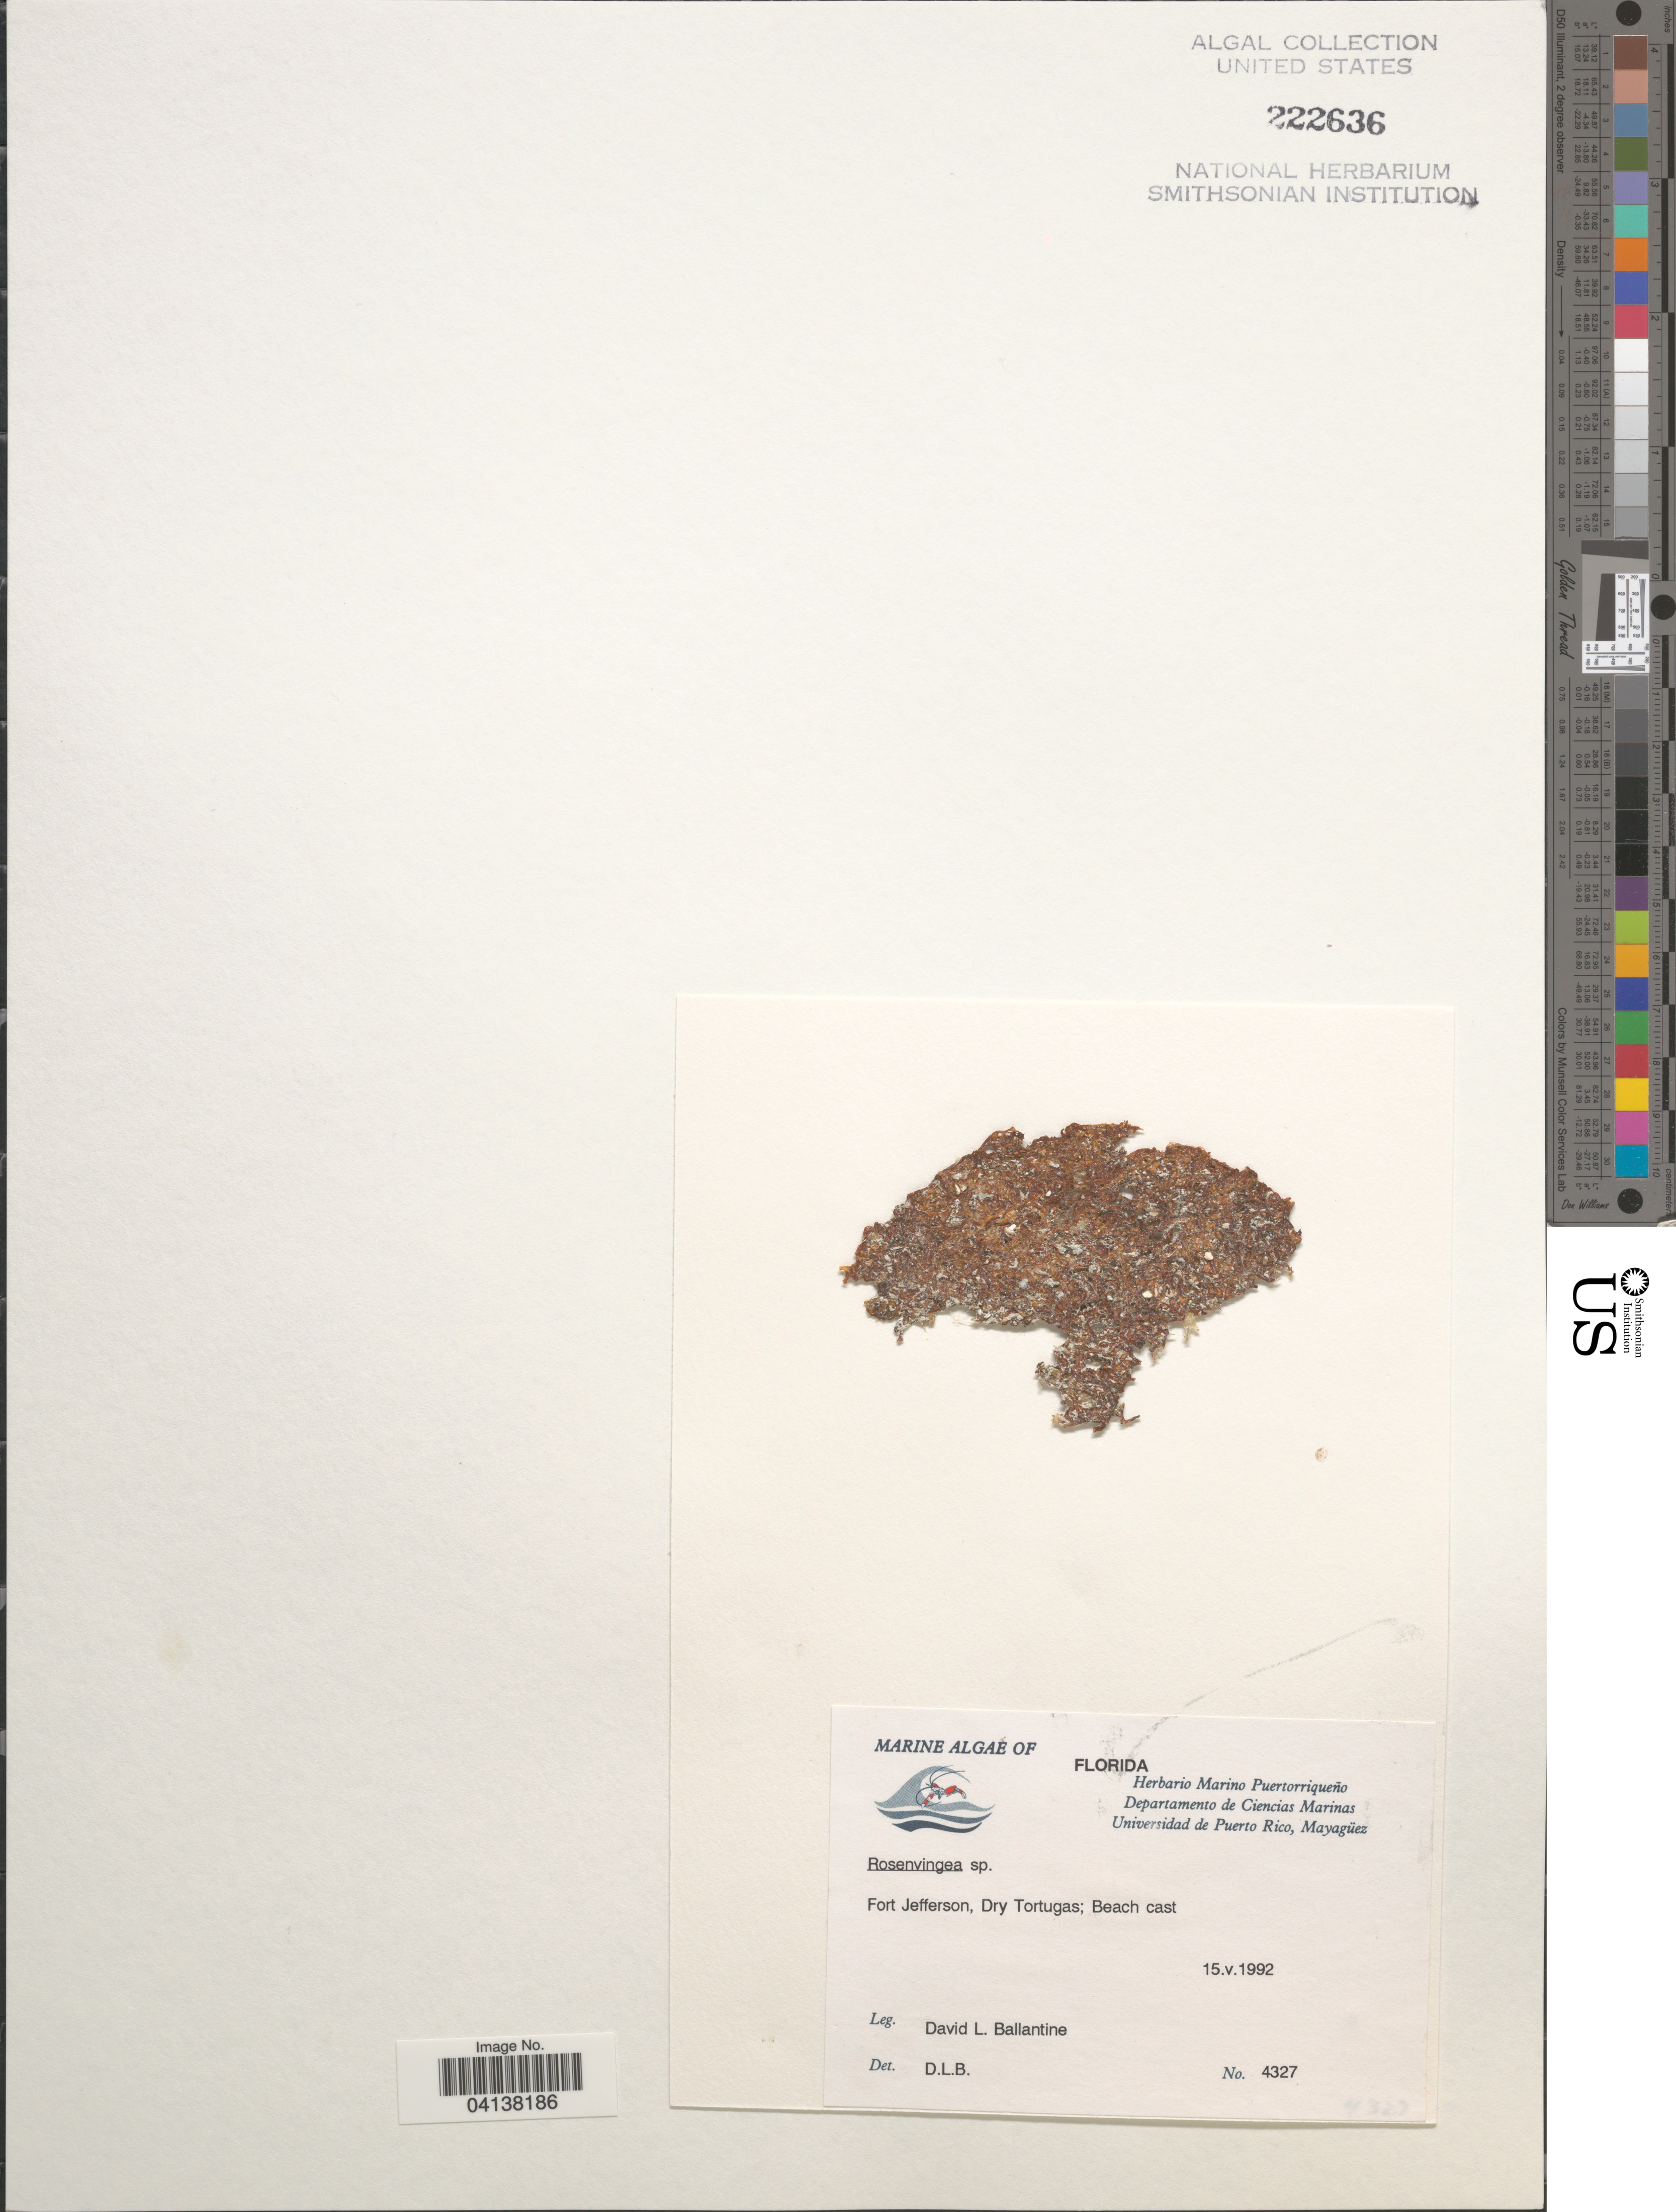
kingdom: Chromista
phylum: Ochrophyta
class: Phaeophyceae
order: Scytosiphonales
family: Scytosiphonaceae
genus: Rosenvingea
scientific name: Rosenvingea sp.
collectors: D.L. Ballantine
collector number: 4327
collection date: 1992-05-15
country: United States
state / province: Florida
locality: Fort Jefferson, Dry Tortugas; Beach cast.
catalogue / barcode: US 222636